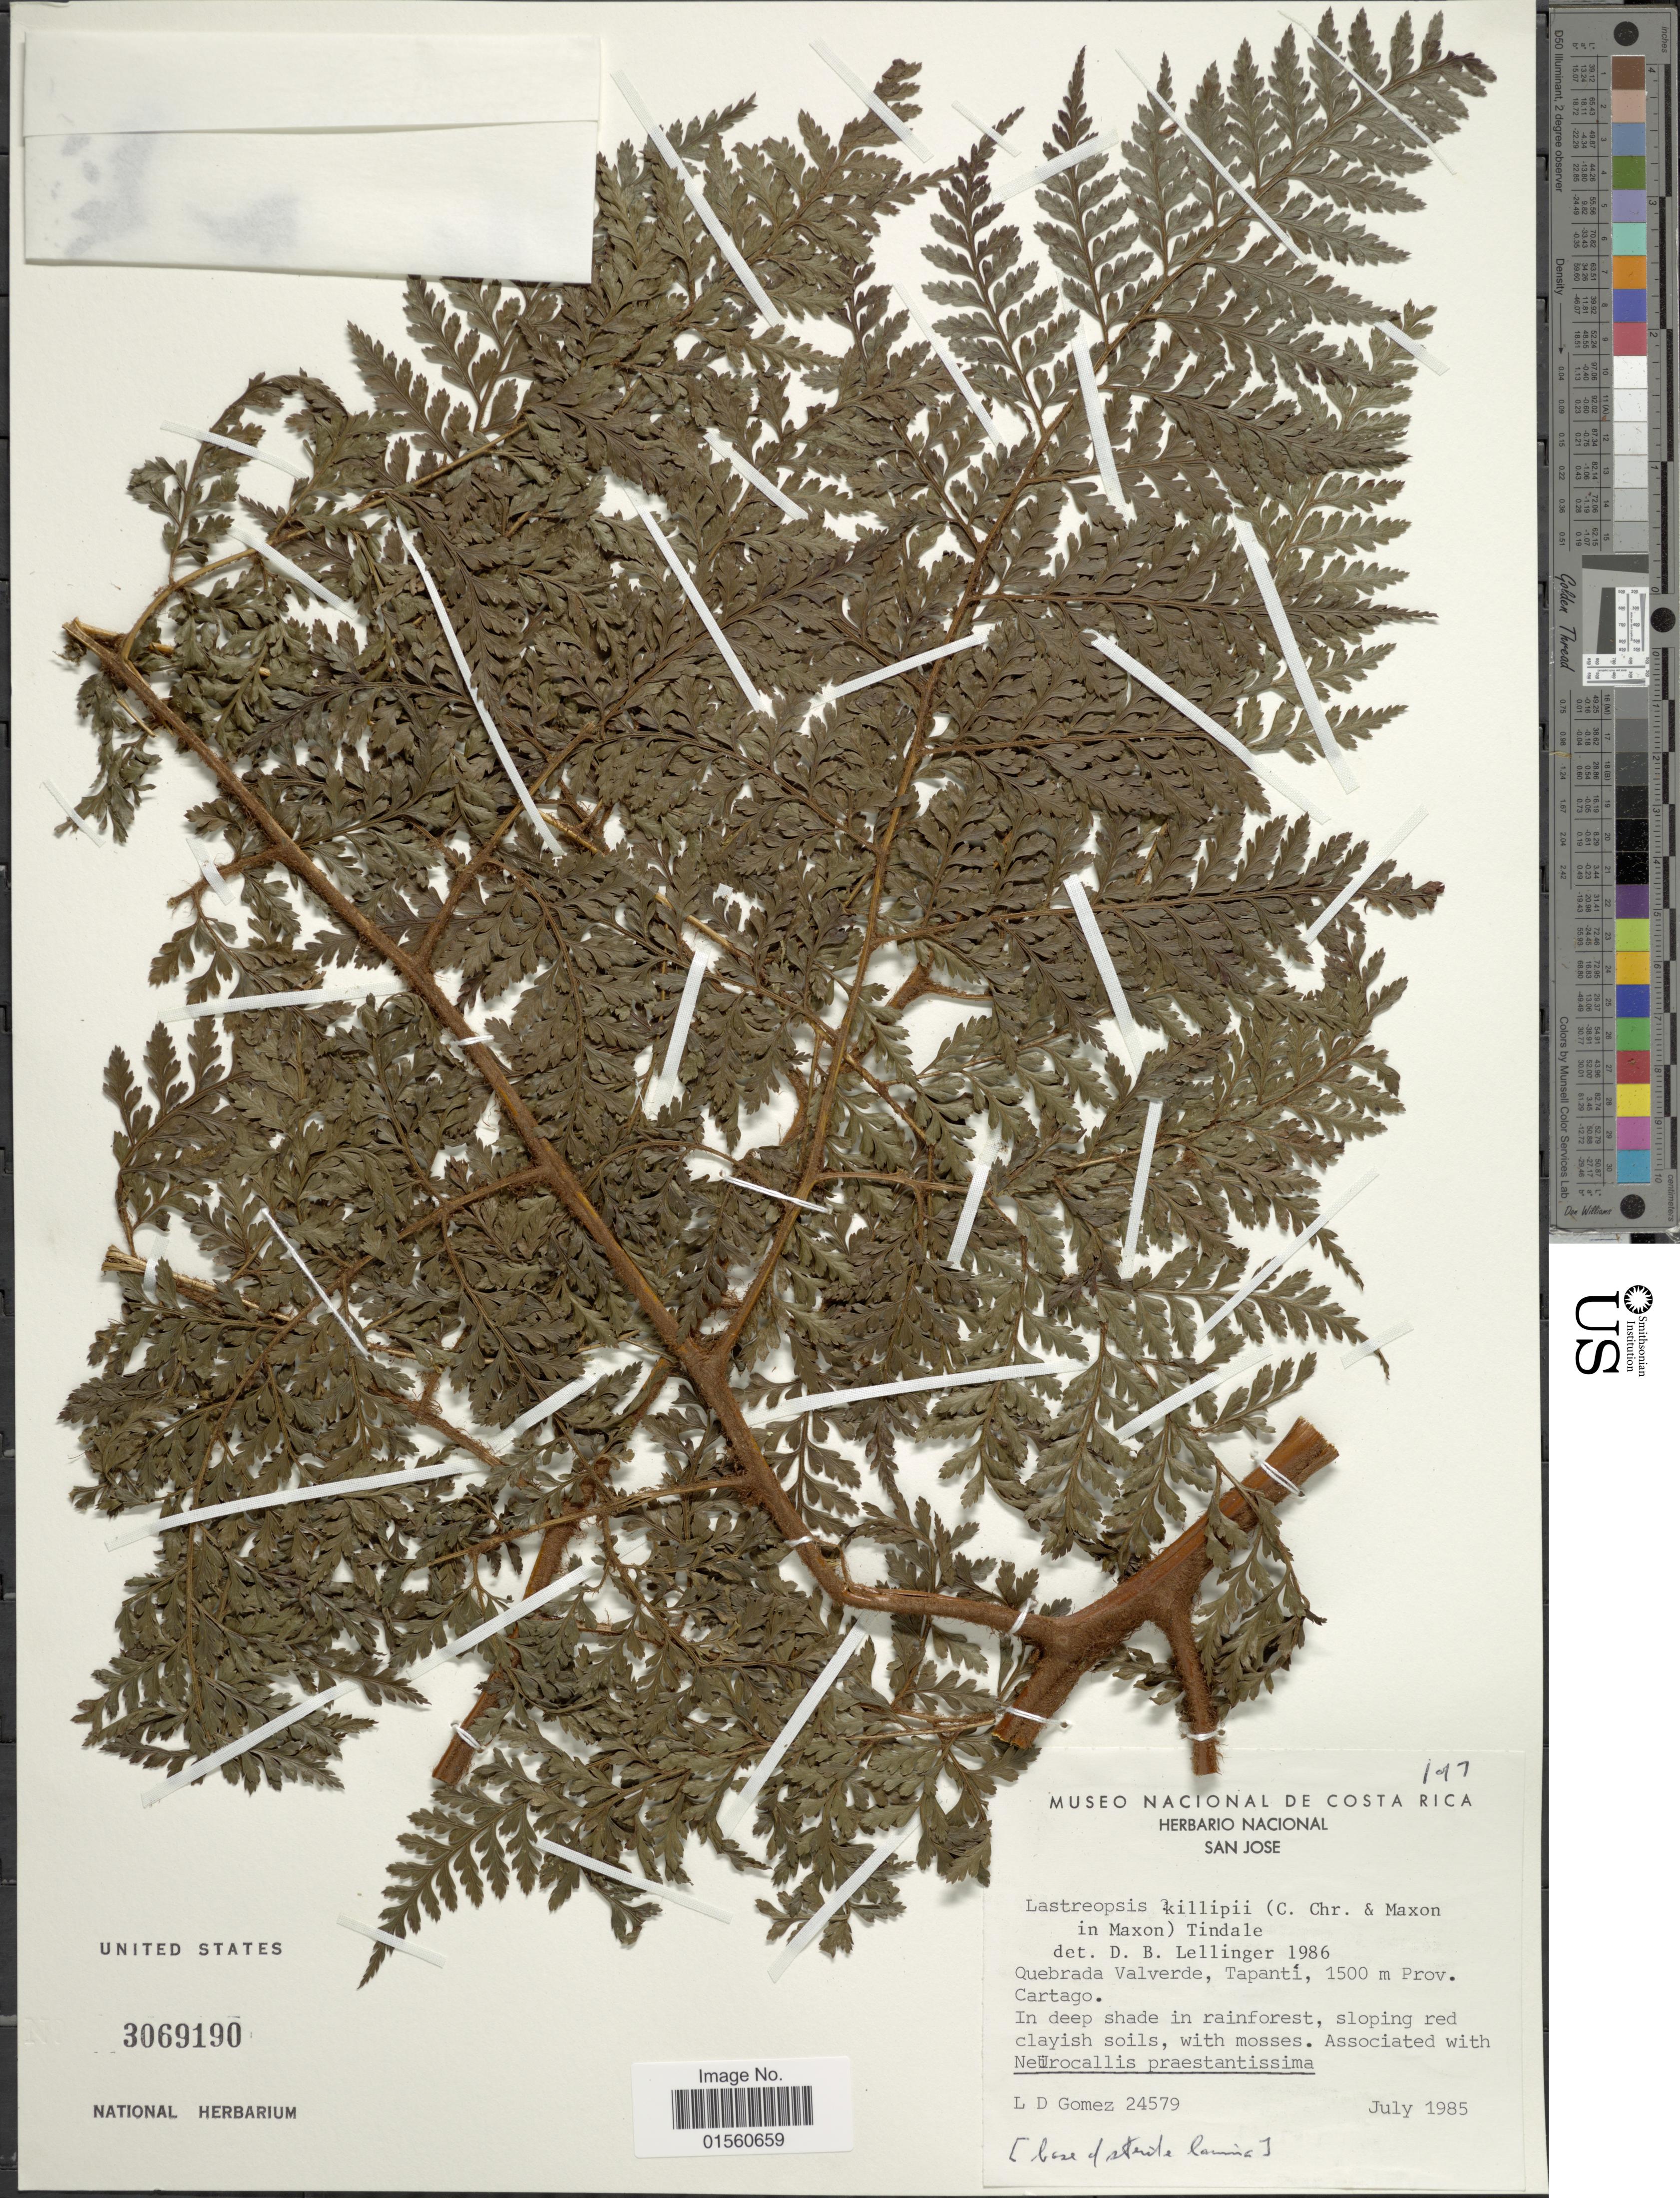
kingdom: Plantae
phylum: Tracheophyta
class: Polypodiopsida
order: Polypodiales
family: Dryopteridaceae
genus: Lastreopsis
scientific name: Lastreopsis killipii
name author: (C. Chr. & Maxon) Tindale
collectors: L. Gomez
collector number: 24579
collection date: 1985-07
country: Costa Rica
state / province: Cartago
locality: Quebrada Valverde, Tapanti, Prov. Cartago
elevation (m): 1500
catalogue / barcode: US 3069190